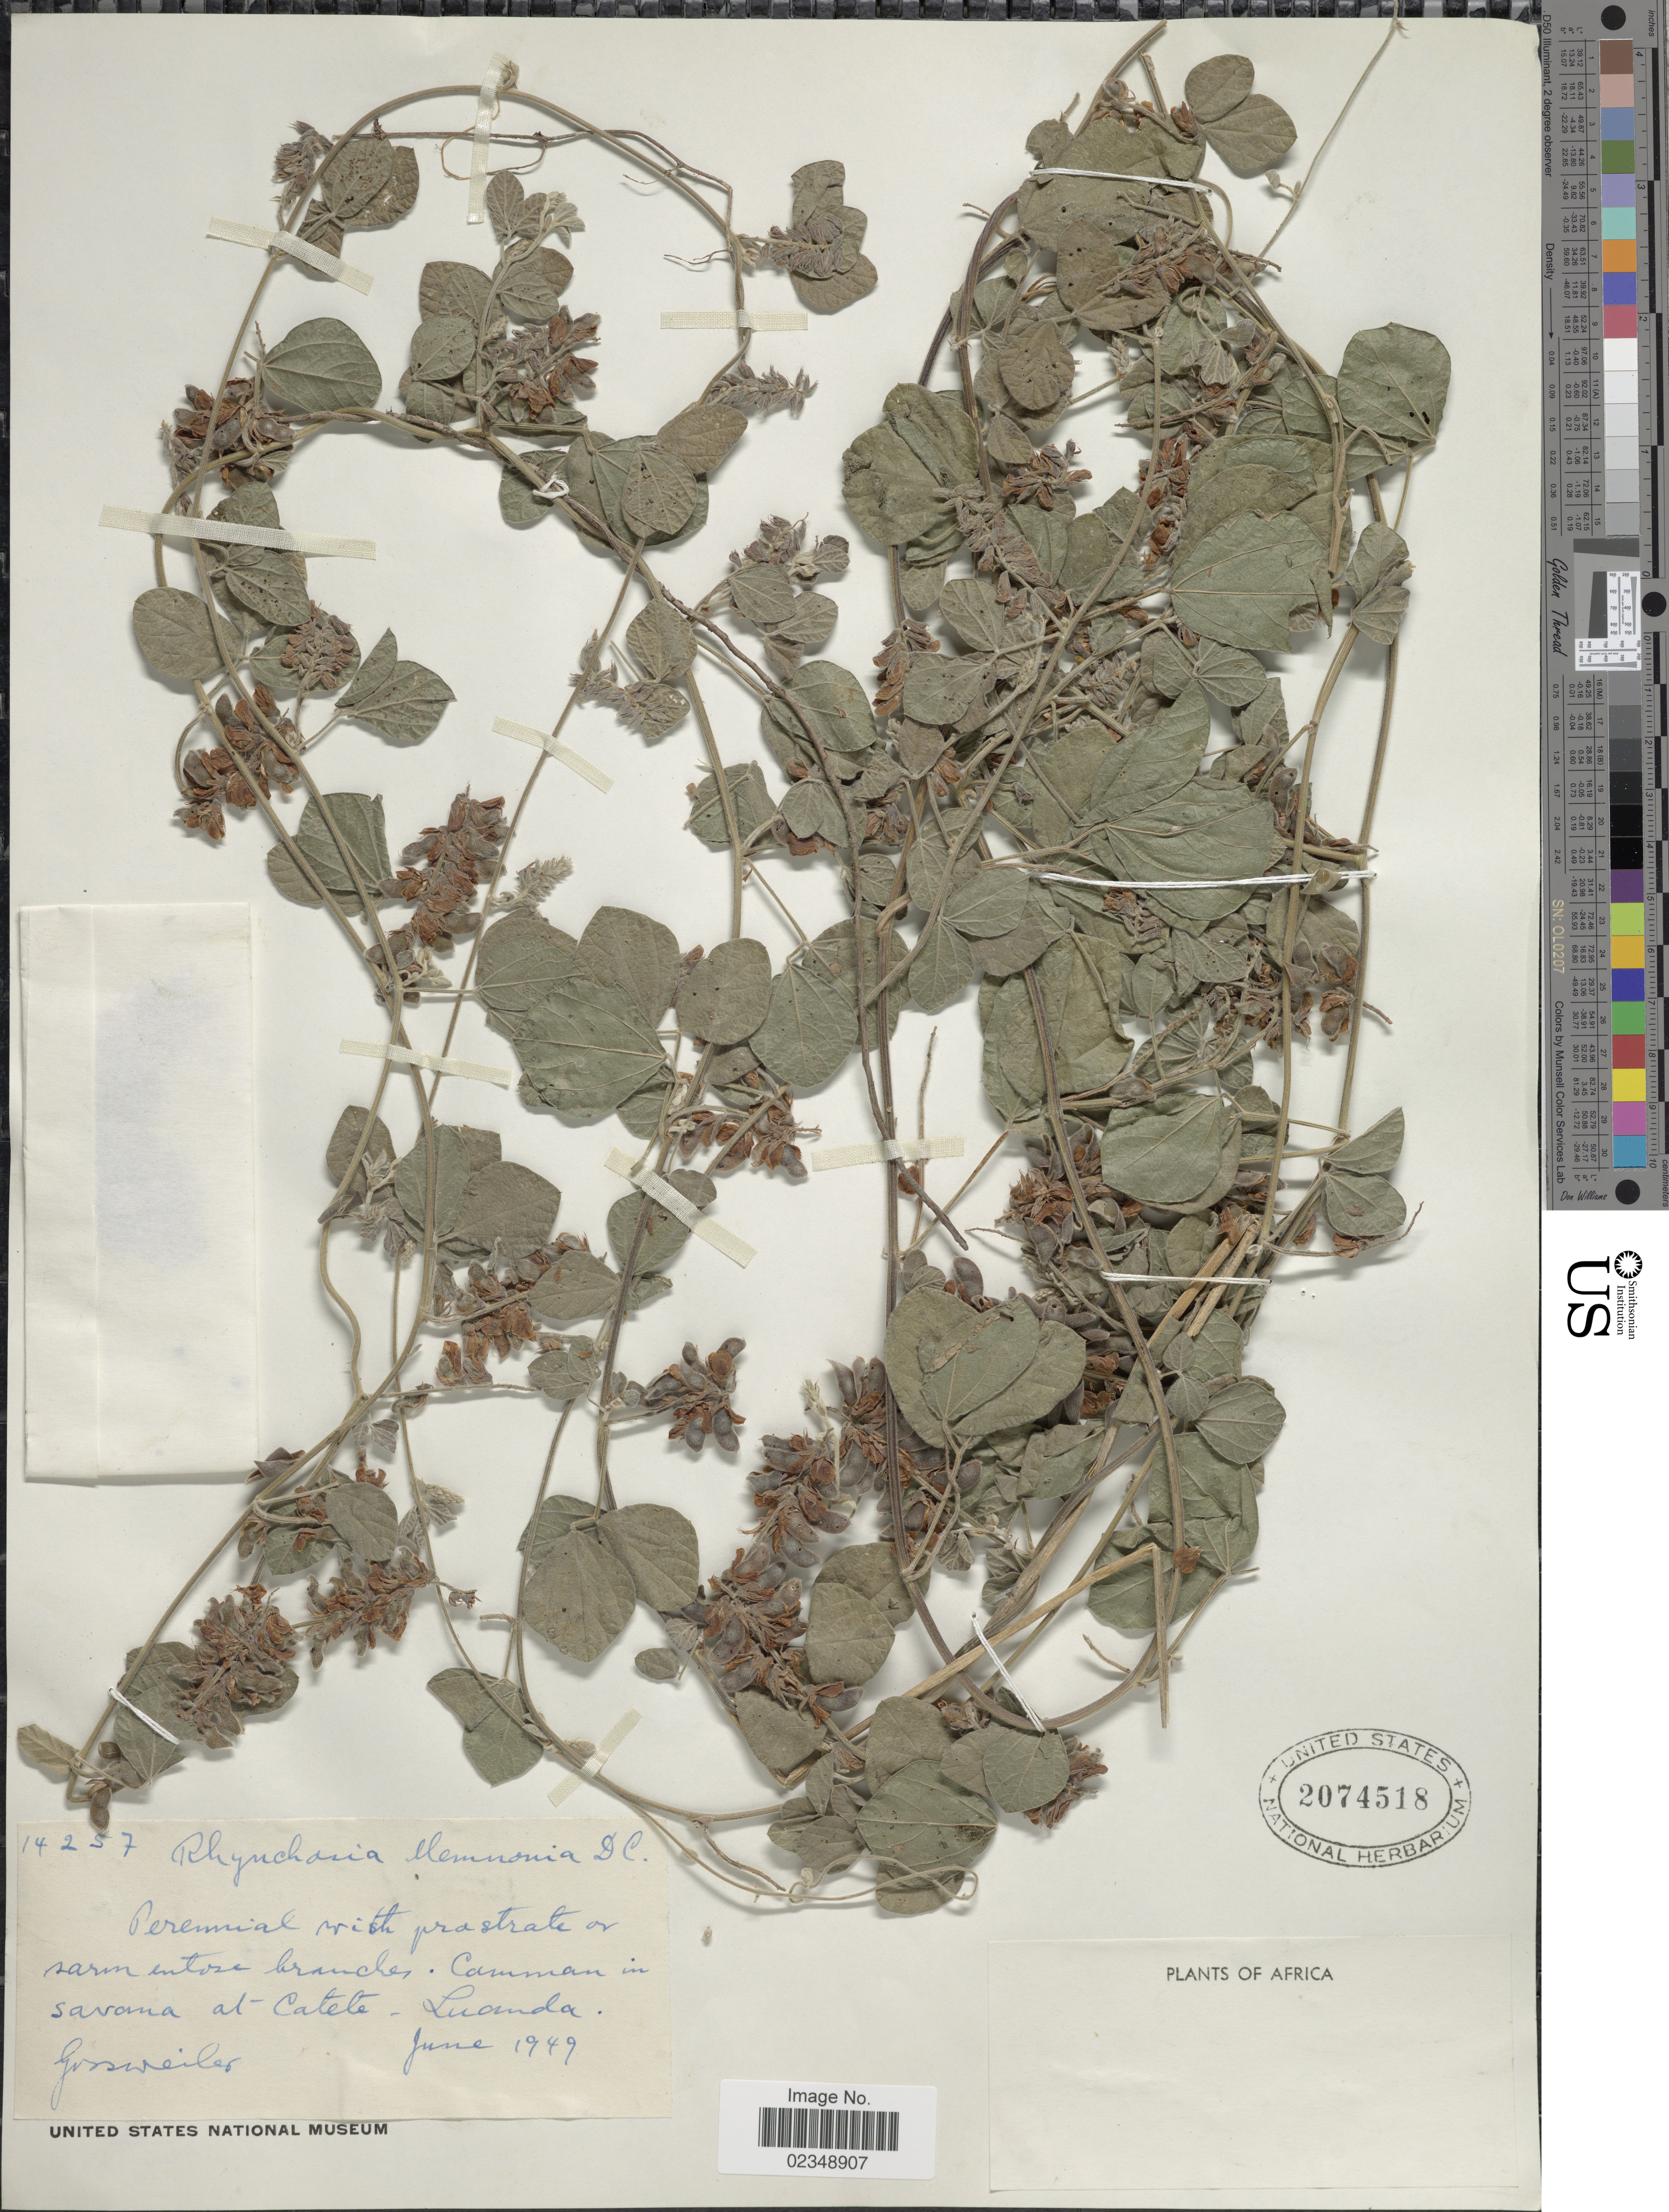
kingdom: Plantae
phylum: Tracheophyta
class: Magnoliopsida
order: Fabales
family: Fabaceae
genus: Rhynchosia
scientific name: Rhynchosia memnonia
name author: (Delile) DC.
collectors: -. Gossweiler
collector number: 14257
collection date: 1947-06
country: Angola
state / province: Luanda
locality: Africa. Common in savana at Catete - Luanda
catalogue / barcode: US 2074518